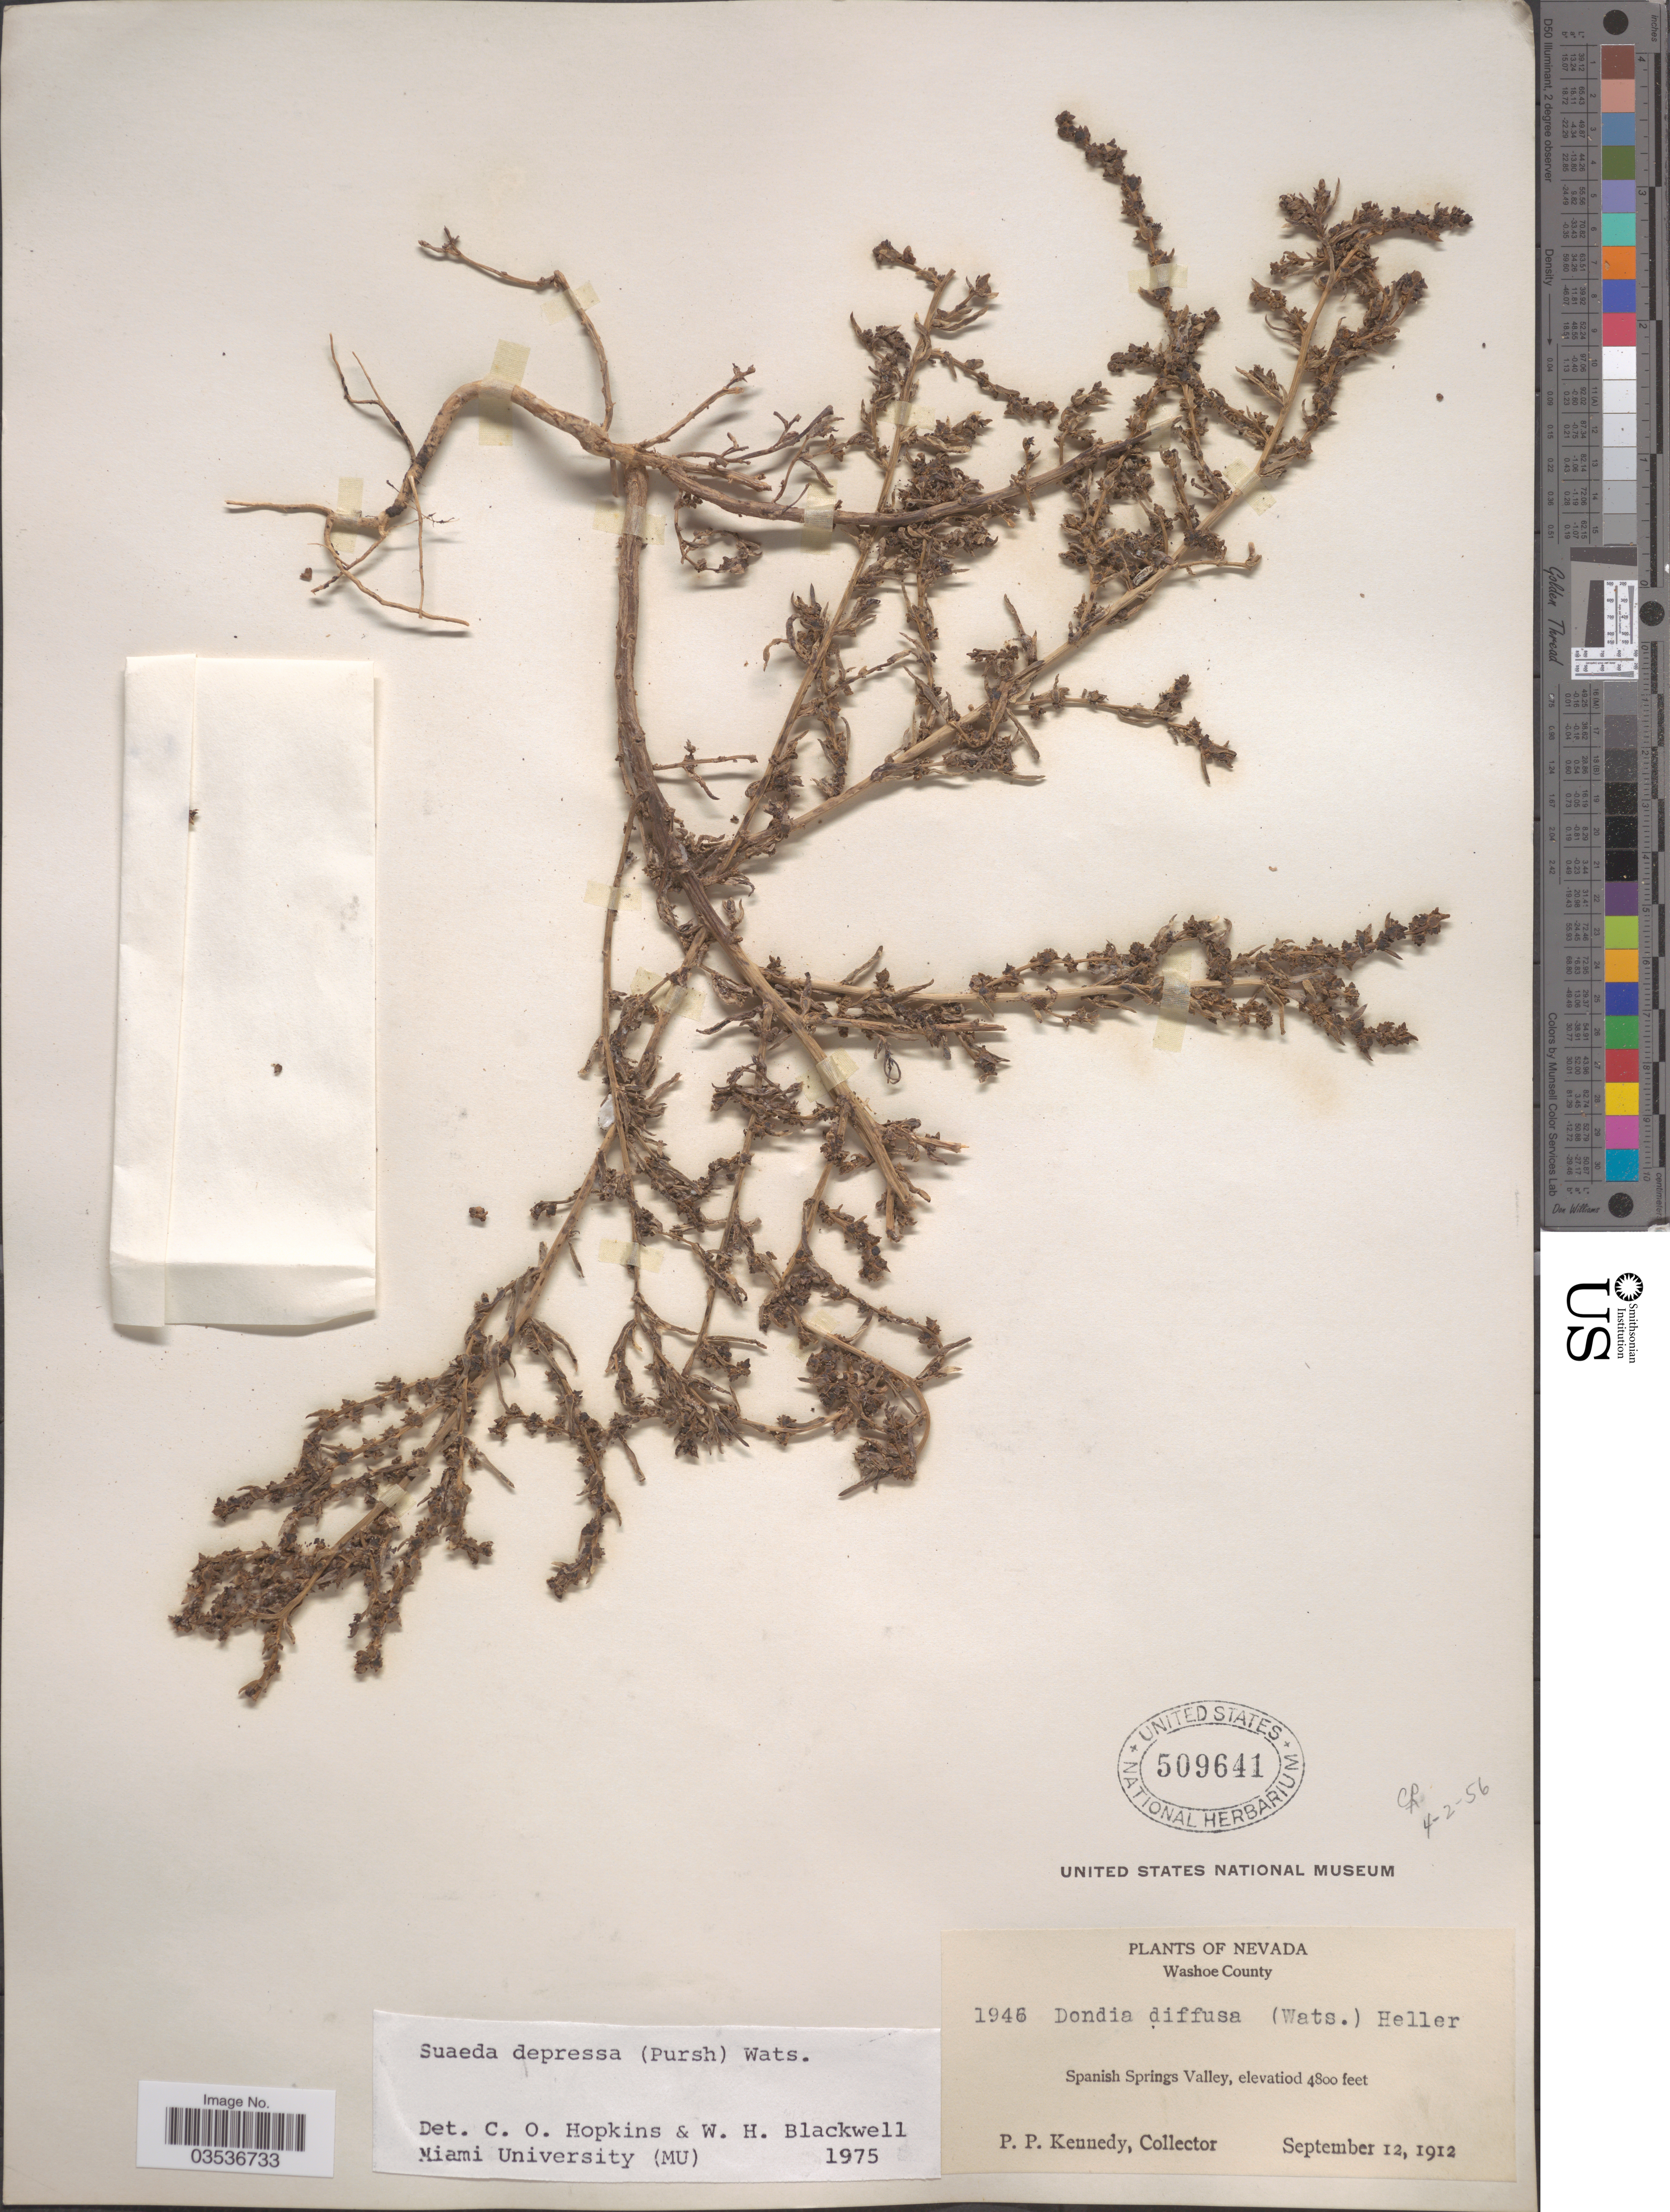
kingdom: Plantae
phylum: Tracheophyta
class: Magnoliopsida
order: Caryophyllales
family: Amaranthaceae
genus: Suaeda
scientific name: Suaeda depressa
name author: (Pursh) S. Watson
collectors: P. Kennedy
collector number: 1946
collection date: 1912-09-12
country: United States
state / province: Nevada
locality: Washoe County. Spanish Springs Valley.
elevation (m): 1463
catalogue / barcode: US 509641